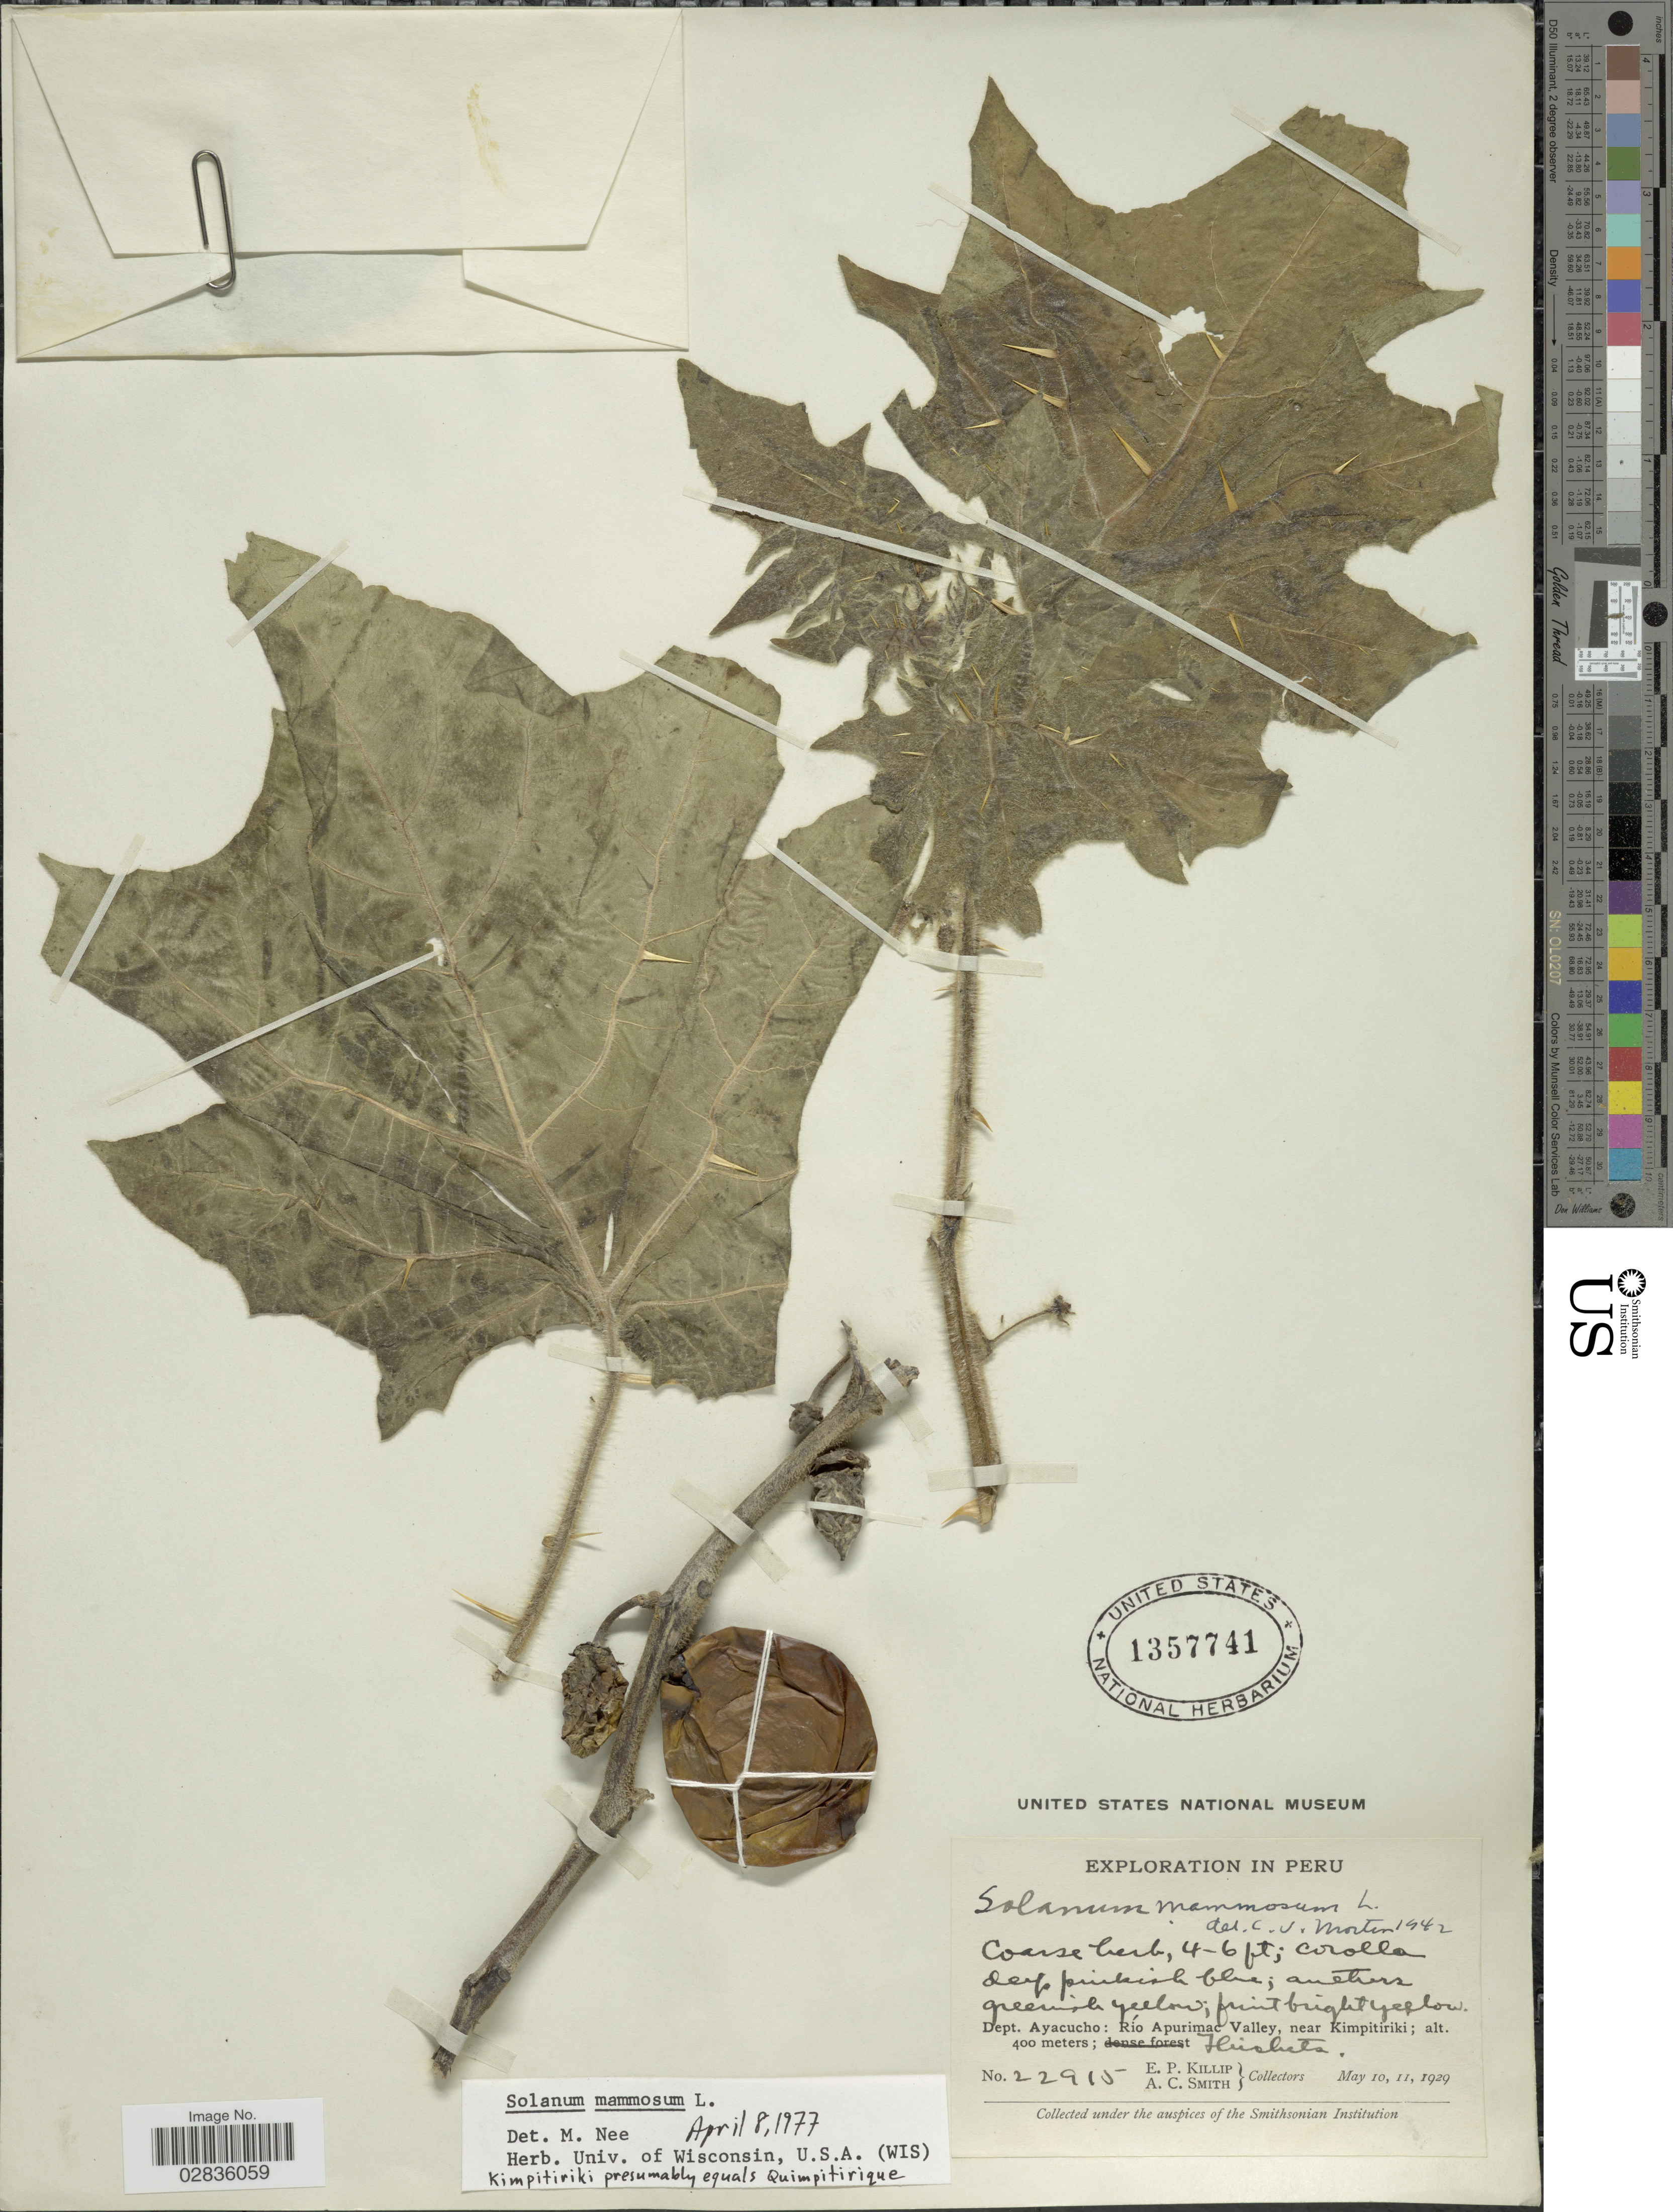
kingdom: Plantae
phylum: Tracheophyta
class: Magnoliopsida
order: Solanales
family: Solanaceae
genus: Solanum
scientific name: Solanum mammosum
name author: L.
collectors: E. P. Killip & A. C. Smith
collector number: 22915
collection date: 1929-05-10/1929-05-11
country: Peru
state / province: Ayacucho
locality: Dept. Ayacucho: Río Apurimac Valley, near Kimpitiriki.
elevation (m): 400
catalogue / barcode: US 1357741